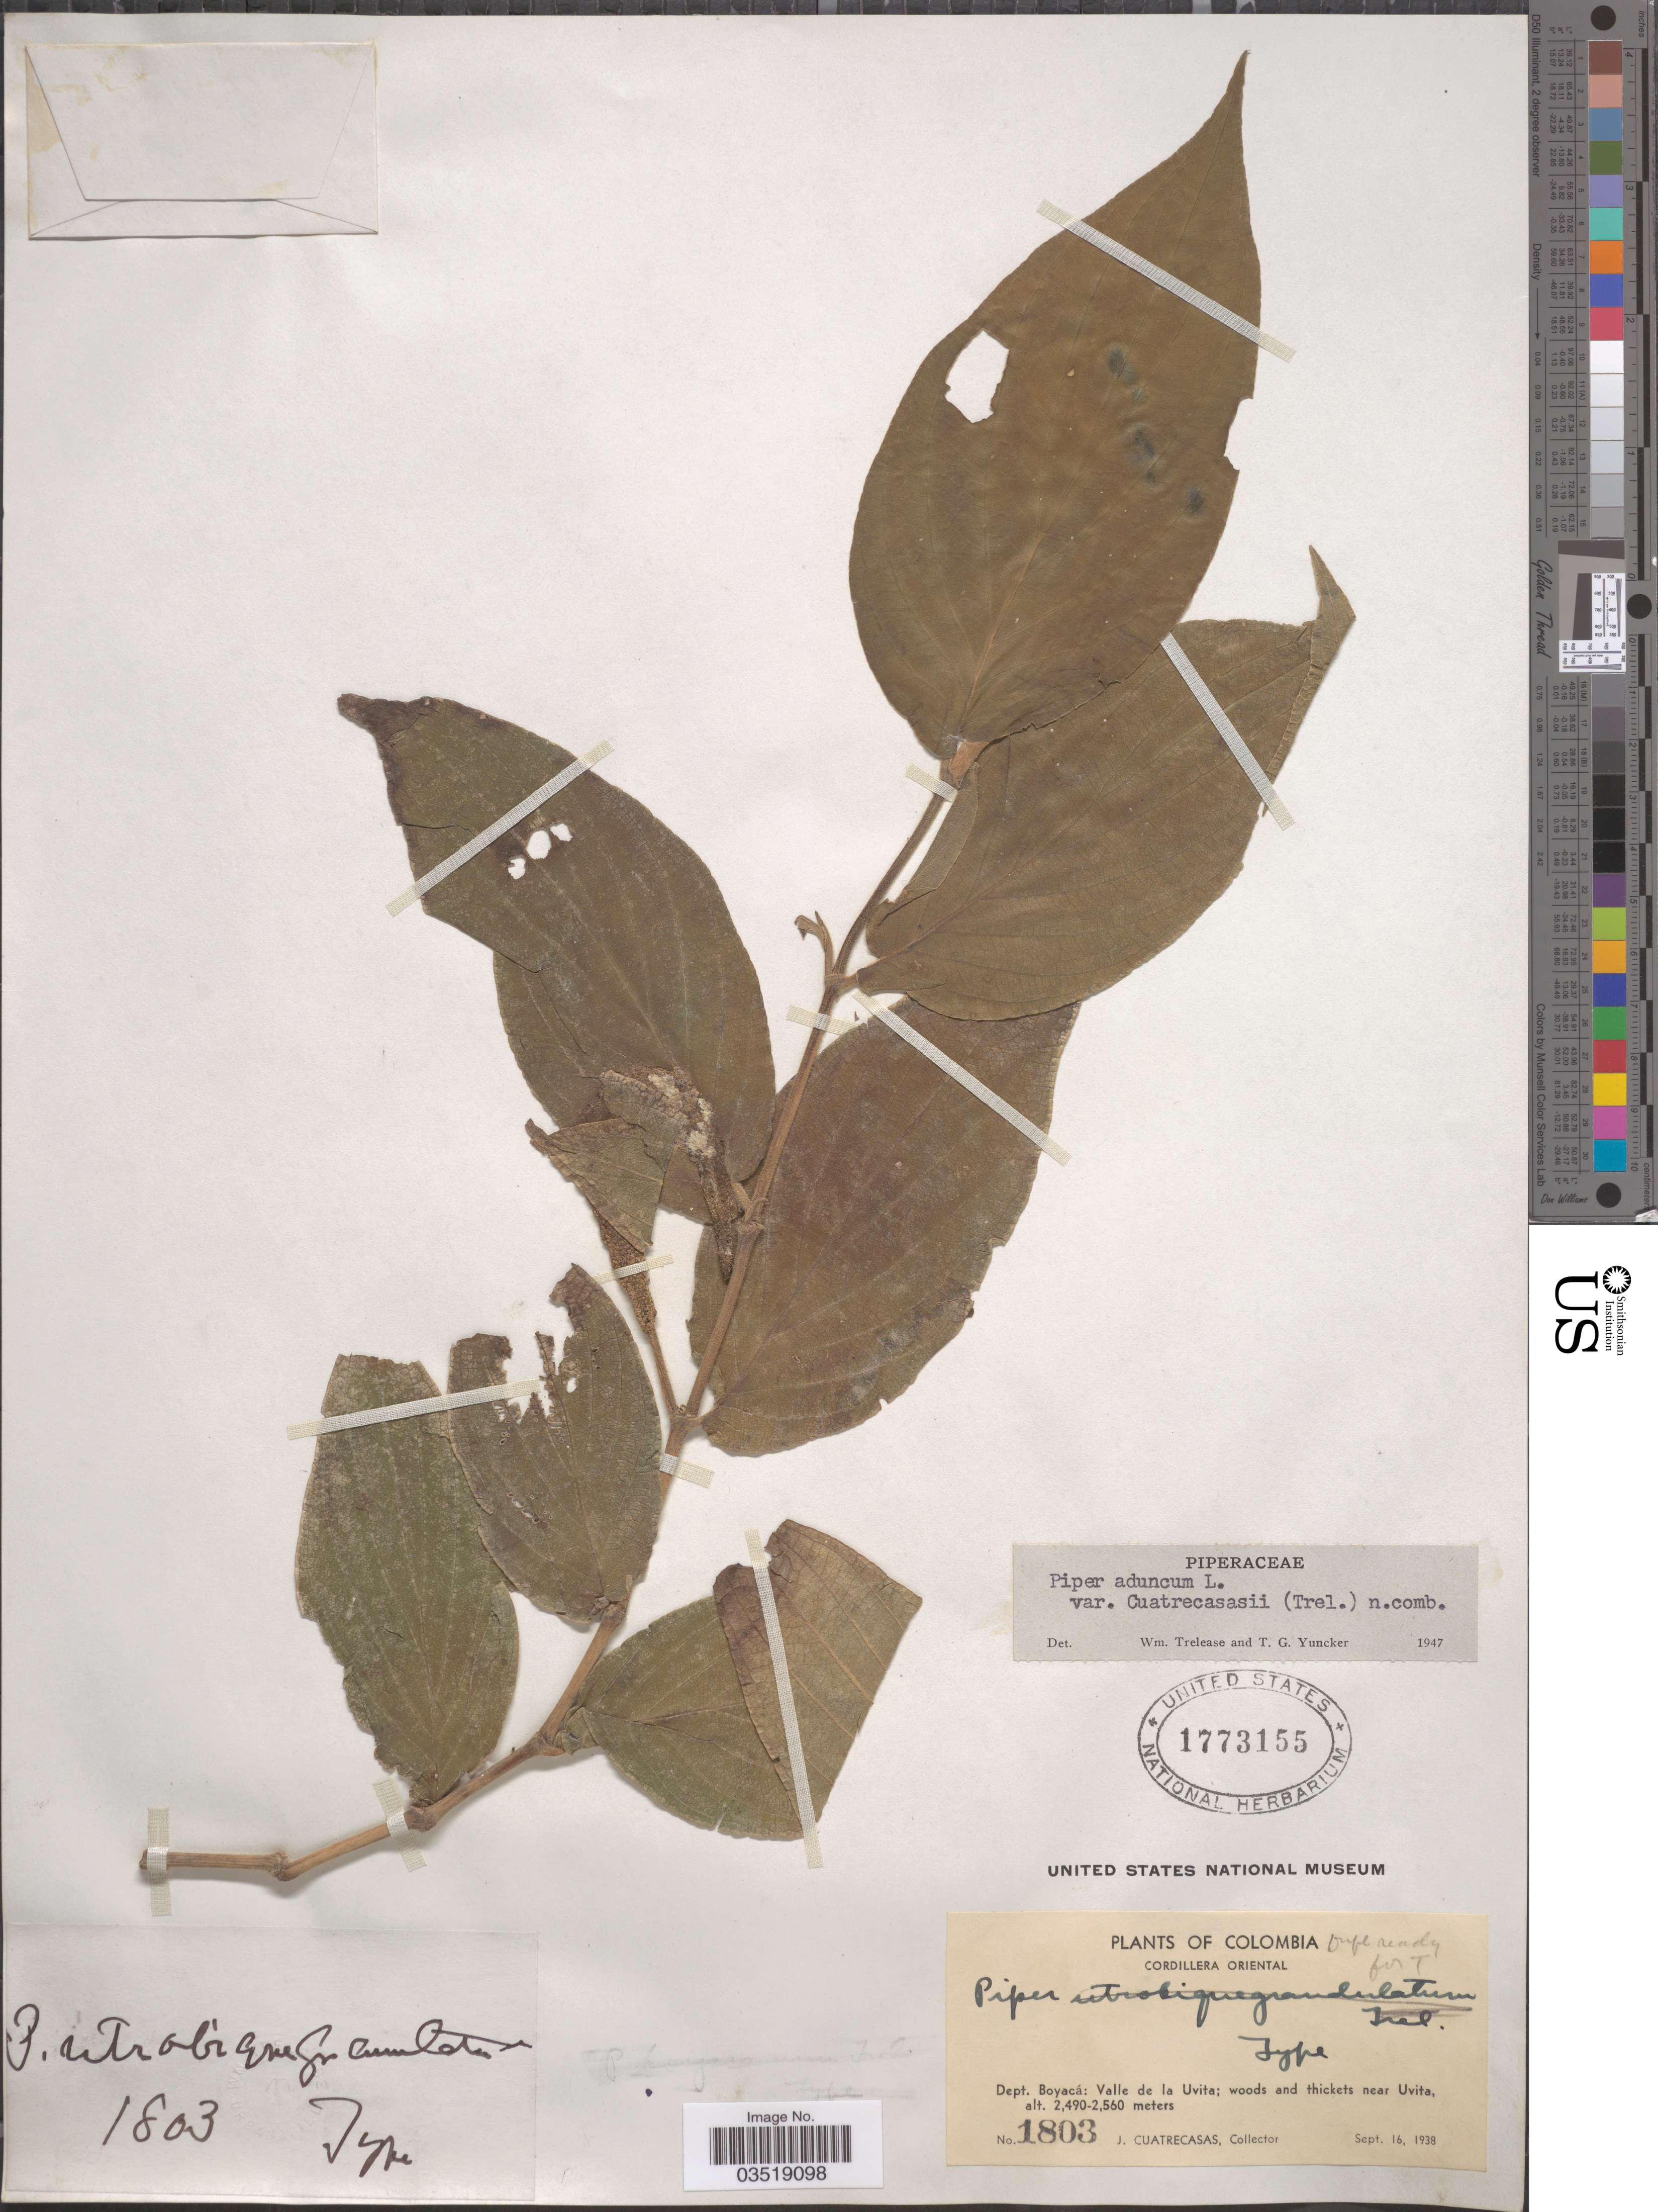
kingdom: Plantae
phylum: Tracheophyta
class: Magnoliopsida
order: Piperales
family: Piperaceae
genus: Piper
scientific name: Piper aduncum var. cordulatum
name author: L.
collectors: J. Cuatrecasas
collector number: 1803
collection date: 1938-09-16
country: Colombia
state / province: Boyacá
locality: Cordillera Oriental. Dept. Boyacá: Valle de la Uvita; woods and thickets near Uvita.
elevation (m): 2490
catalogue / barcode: US 1773155